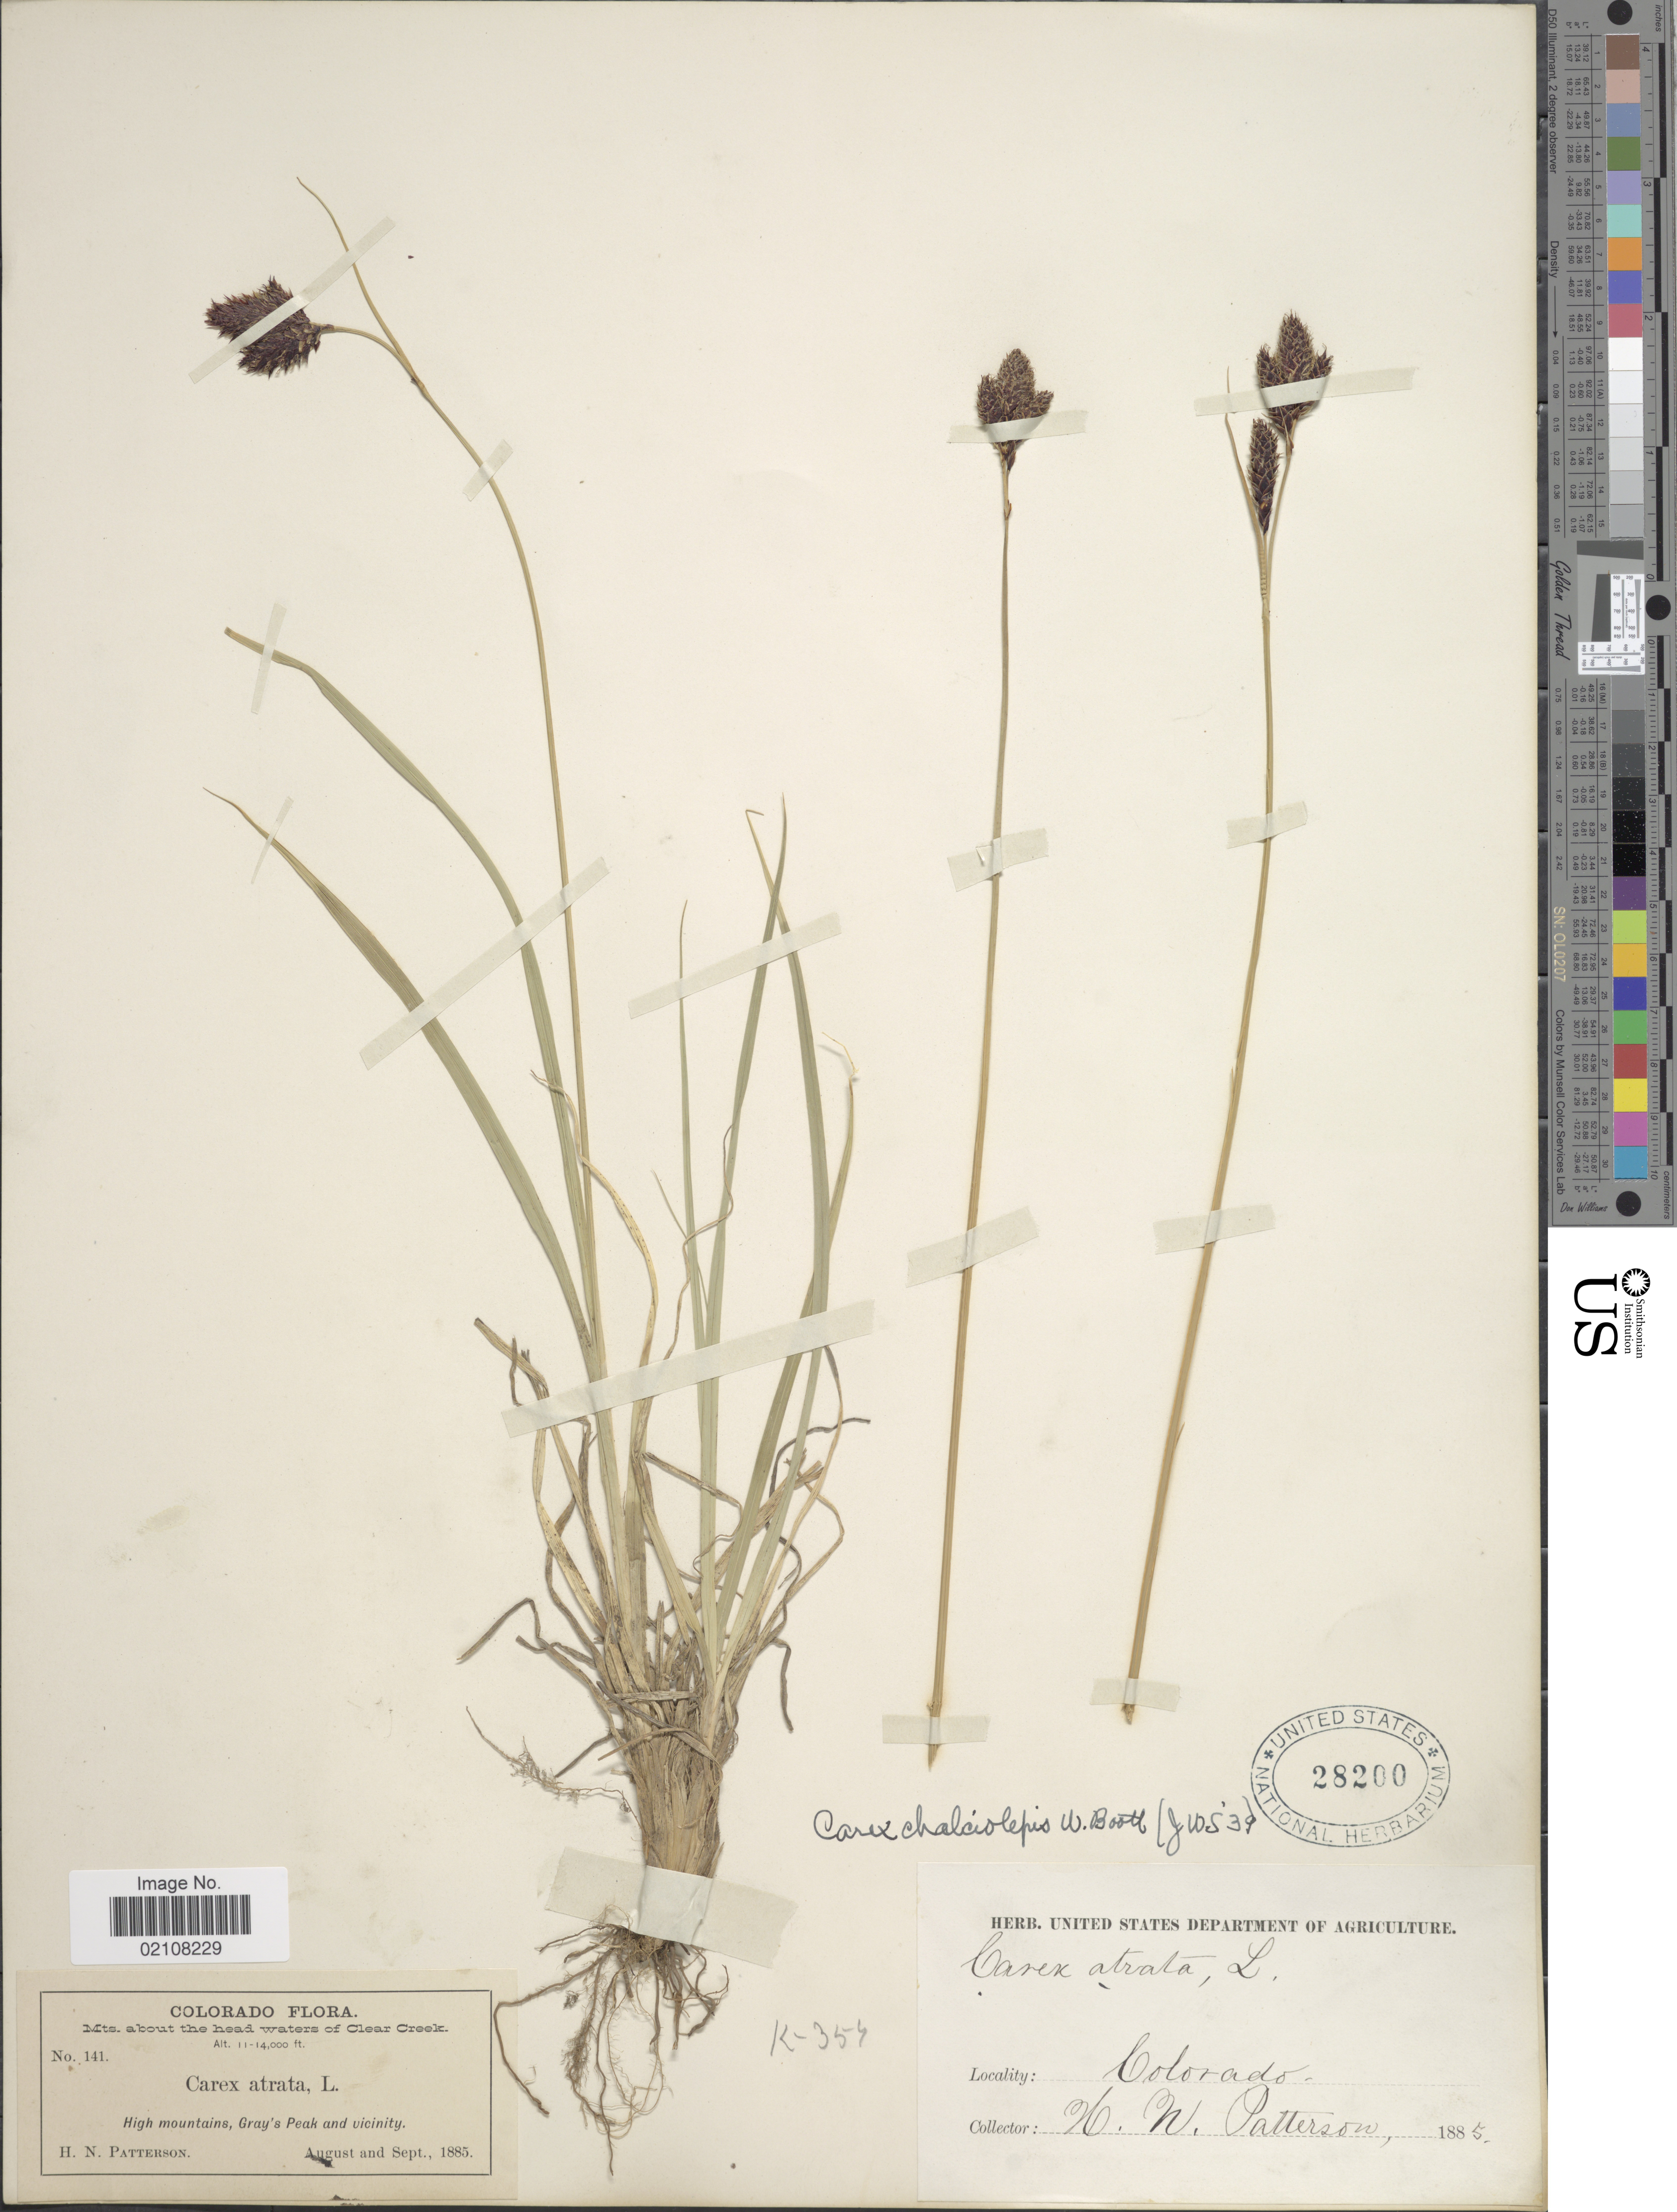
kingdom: Plantae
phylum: Tracheophyta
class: Liliopsida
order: Poales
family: Cyperaceae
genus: Carex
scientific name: Carex chalciolepis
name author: Holm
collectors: H. N. Patterson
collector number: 141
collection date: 1885-08/1885-09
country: United States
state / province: Colorado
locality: Mts, about the head waters of Clear Creek, High mountains, Gray's Peak and vicinity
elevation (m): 3353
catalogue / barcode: US 28200